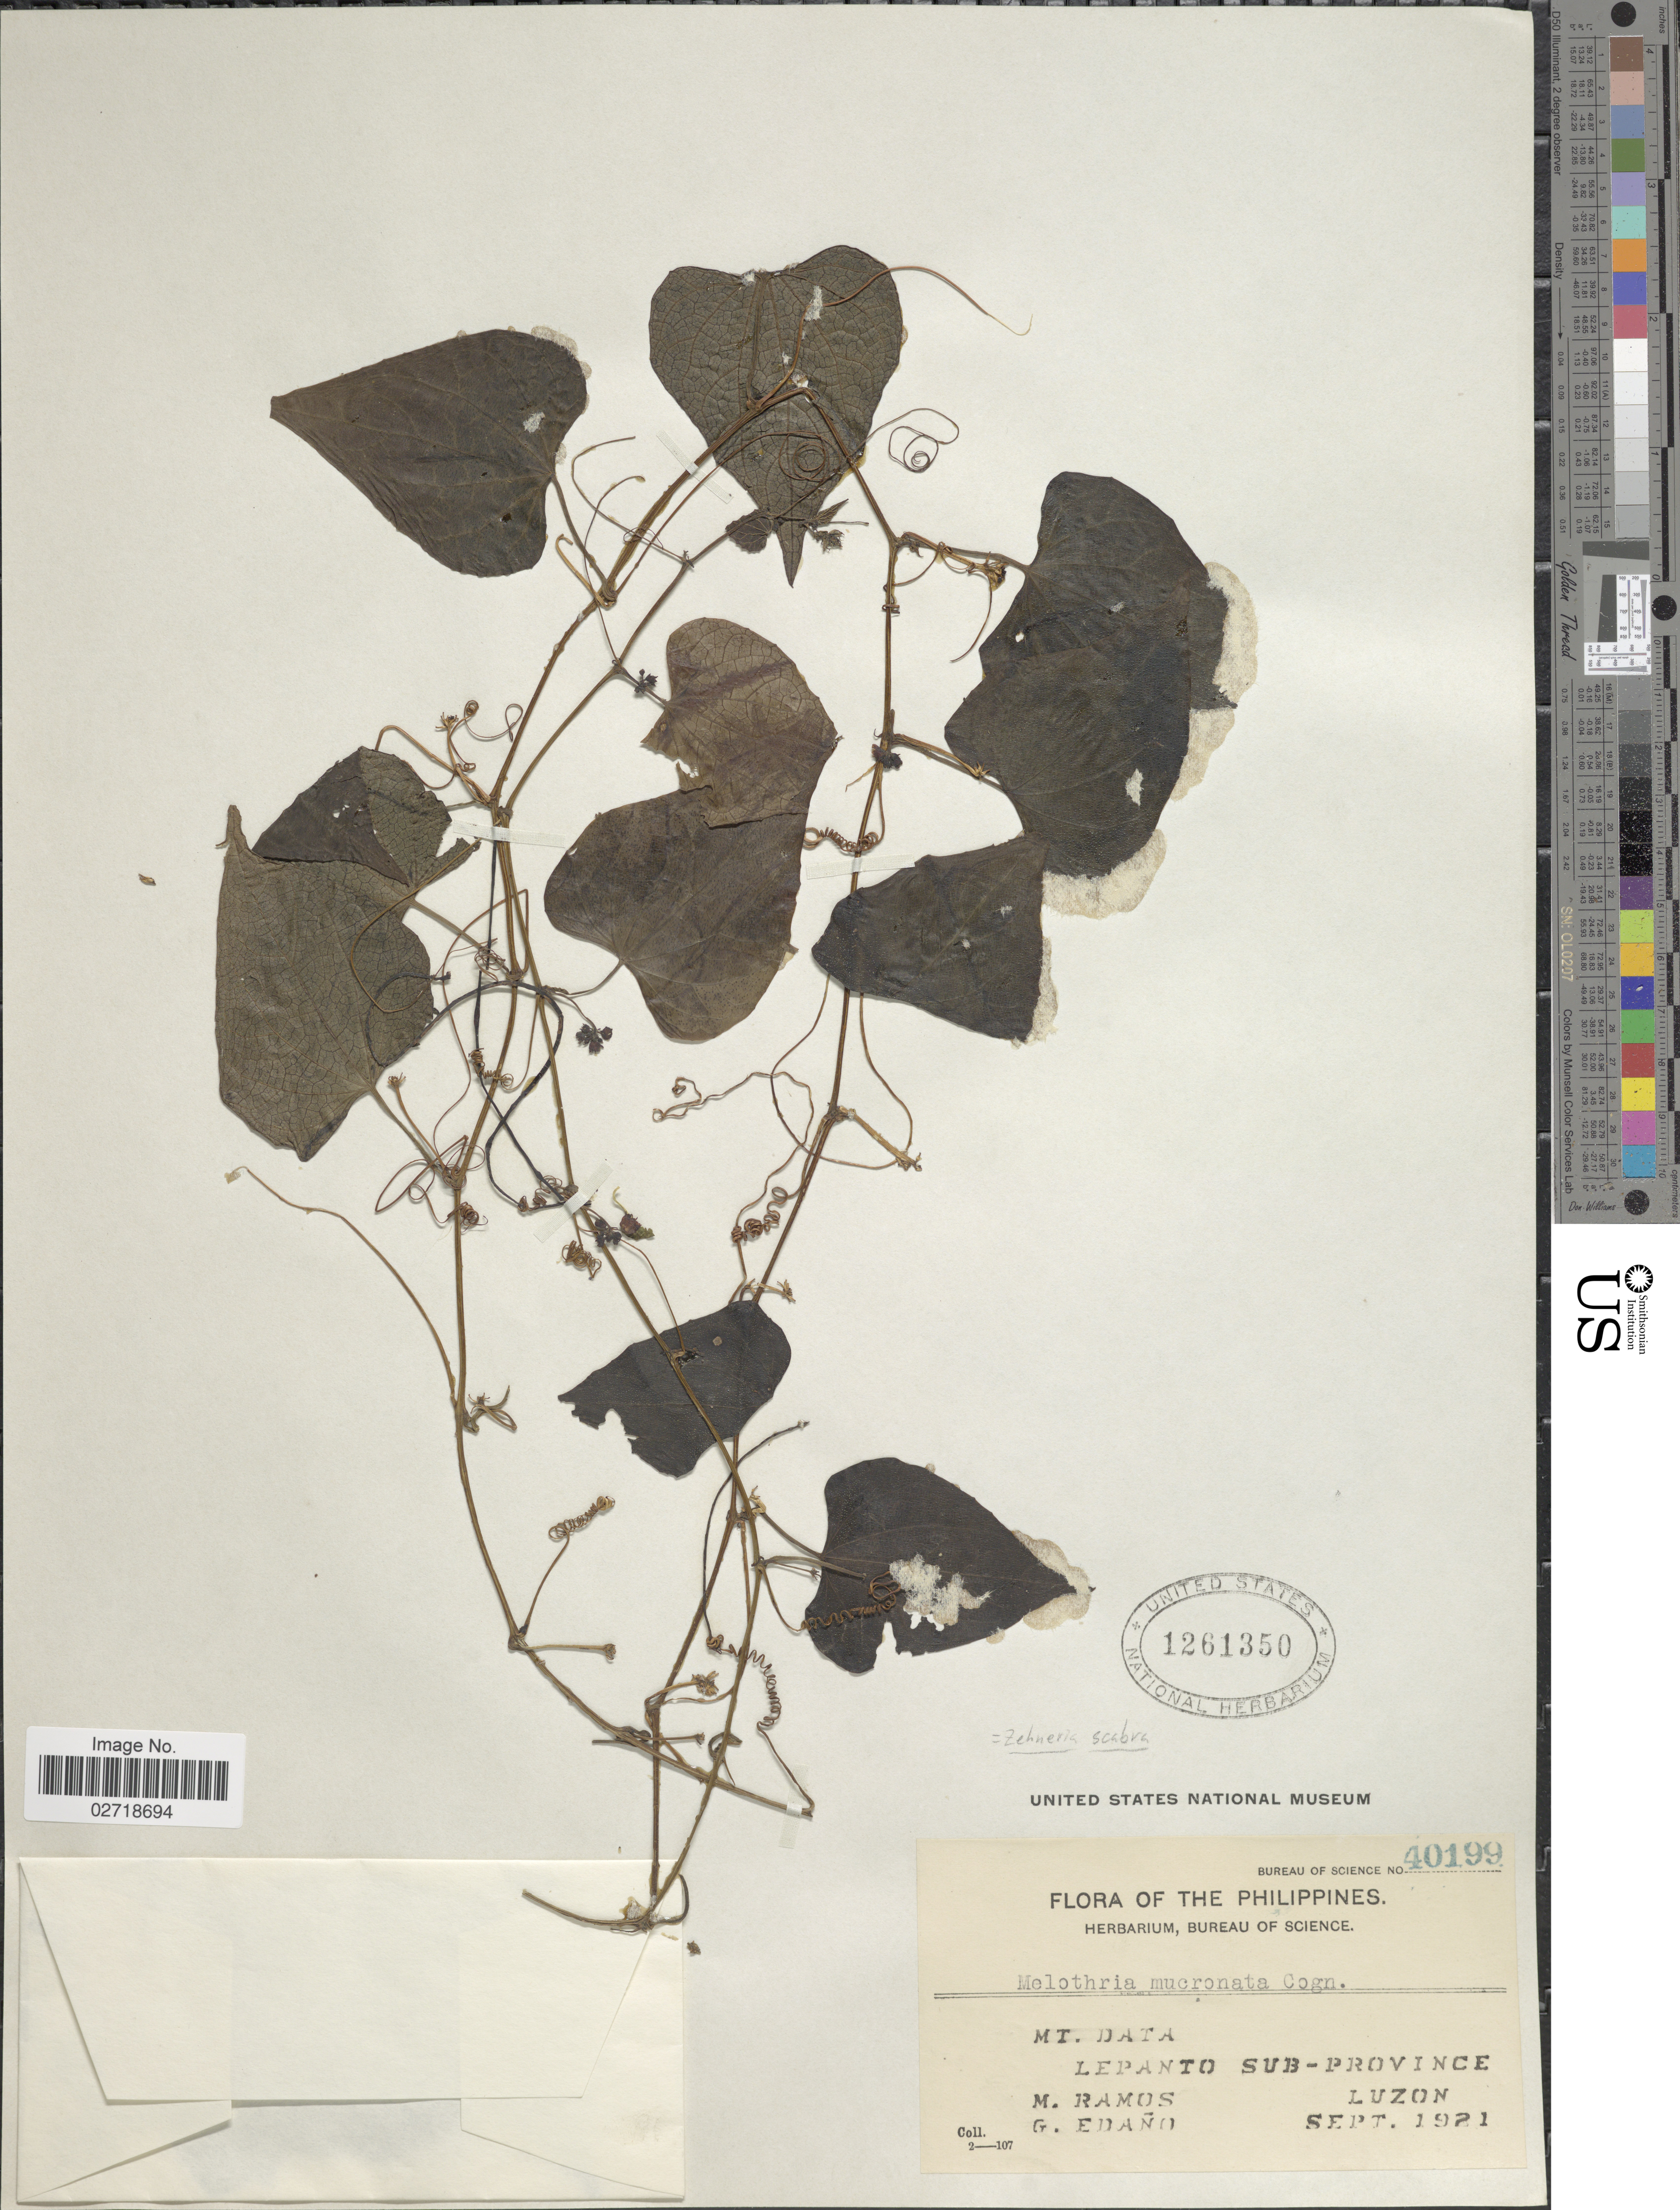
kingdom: Plantae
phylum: Tracheophyta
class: Magnoliopsida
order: Cucurbitales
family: Cucurbitaceae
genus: Zehneria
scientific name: Zehneria repanda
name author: (Blume) C.M.Simmons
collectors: M. Ramos & G. Edaño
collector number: Bureau of Science 40199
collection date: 1921-09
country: Philippines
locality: Mt. Data. Lepanto Sub-province, Luzon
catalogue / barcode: US 1261350